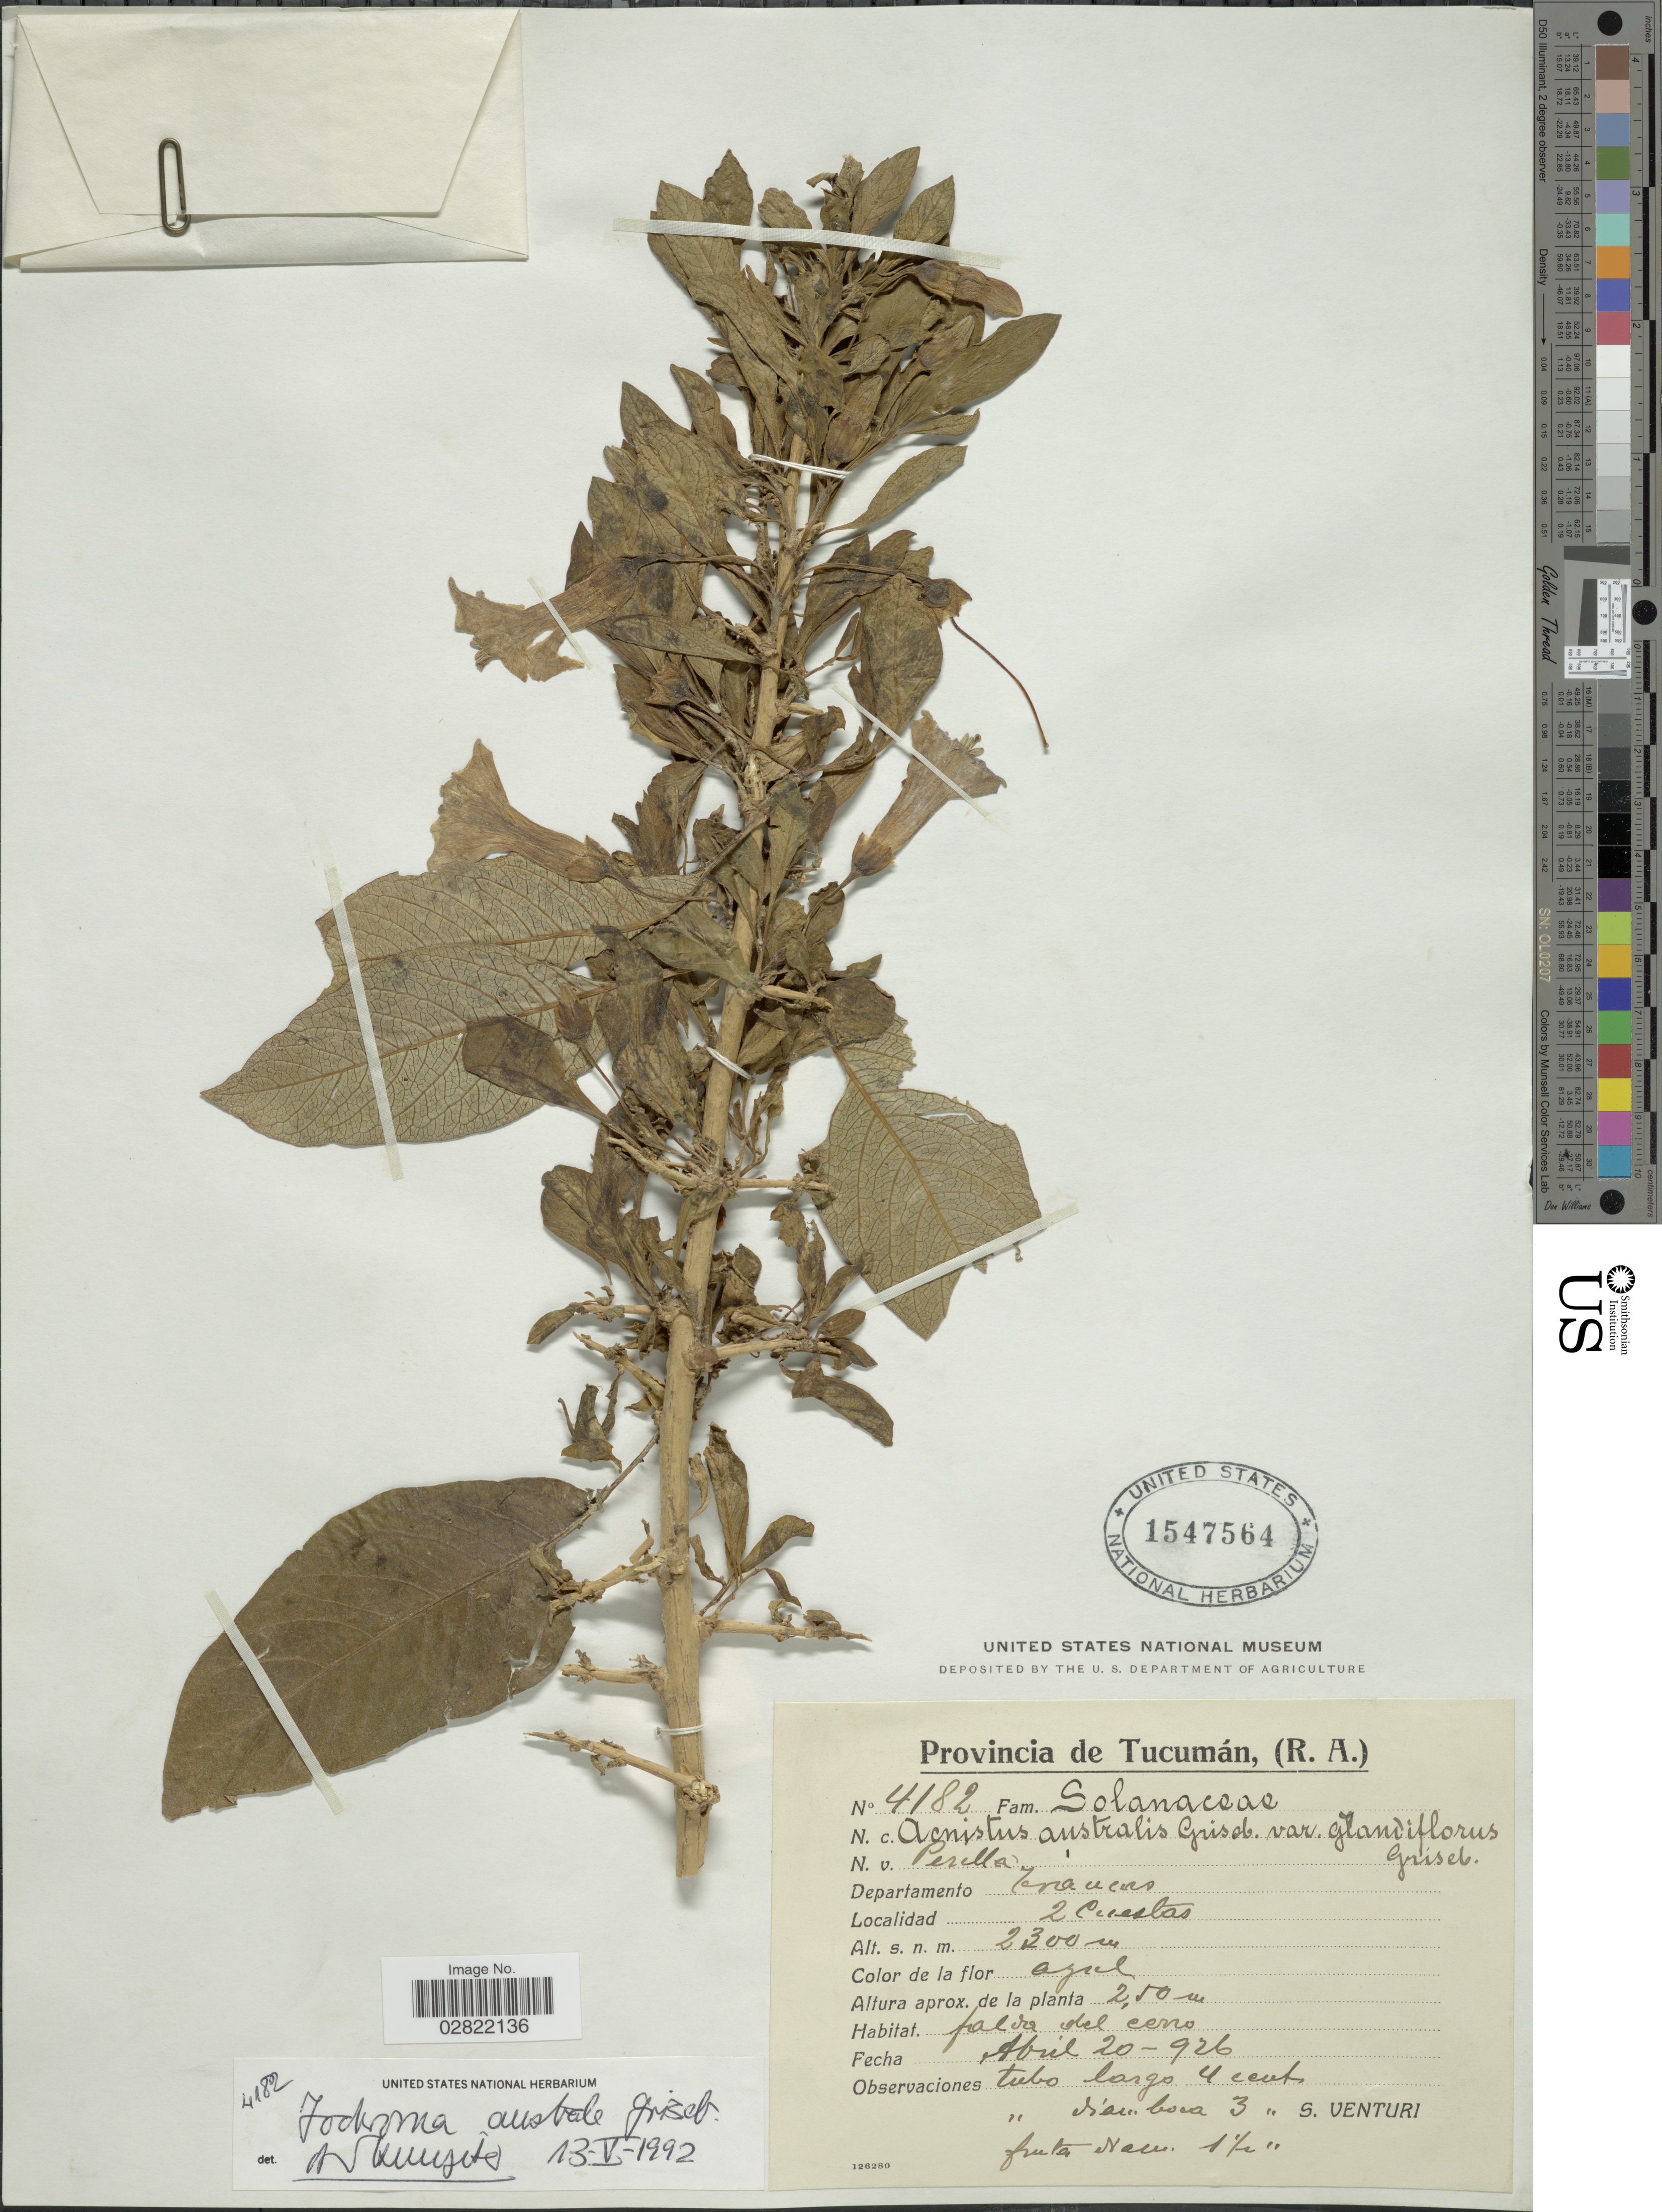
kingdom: Plantae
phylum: Tracheophyta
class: Magnoliopsida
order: Solanales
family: Solanaceae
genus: Iochroma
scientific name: Iochroma australe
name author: Griseb.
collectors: S. Venturi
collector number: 4182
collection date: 1926-04-20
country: Argentina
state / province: Tucuman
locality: Provincia de Tucumán, (R.A.), Departamento Trancas, 2 Cuestas.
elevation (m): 2300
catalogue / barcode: US 1547564